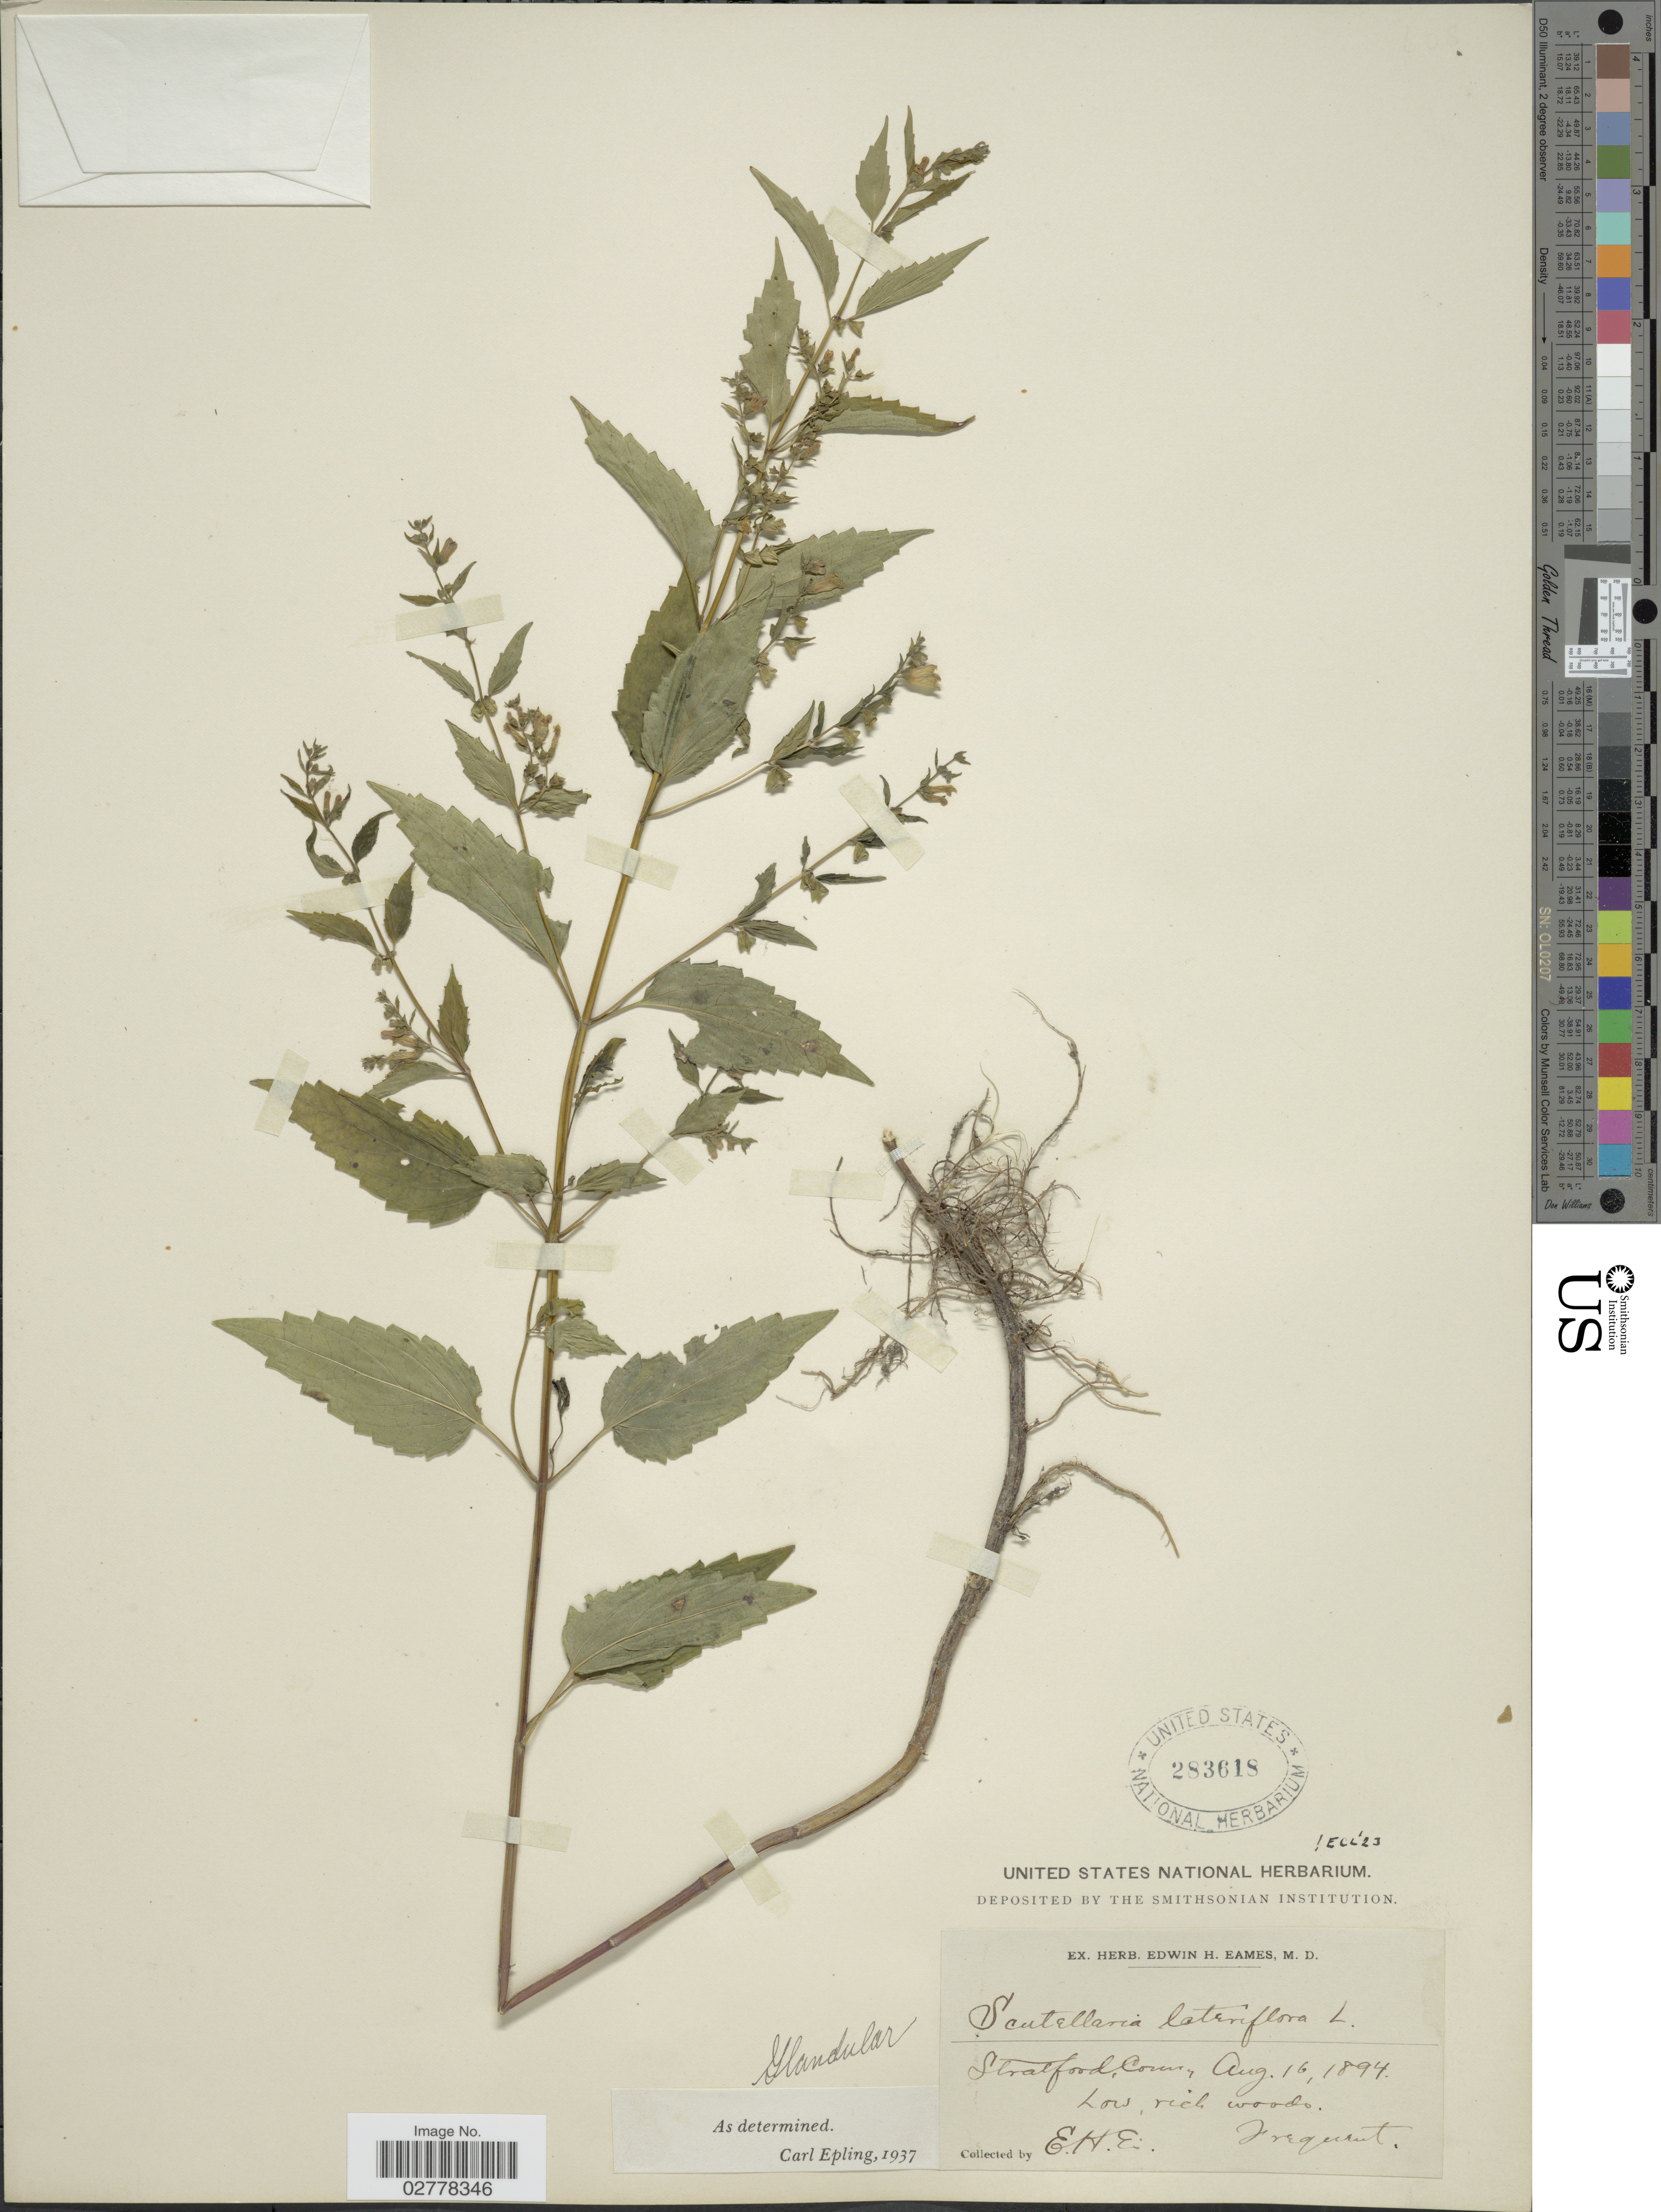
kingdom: Plantae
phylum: Tracheophyta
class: Magnoliopsida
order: Lamiales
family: Lamiaceae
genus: Scutellaria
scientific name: Scutellaria lateriflora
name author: L.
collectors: E. H. Eames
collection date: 1894-08-16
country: United States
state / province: Connecticut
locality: Stratford.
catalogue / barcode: US 283618